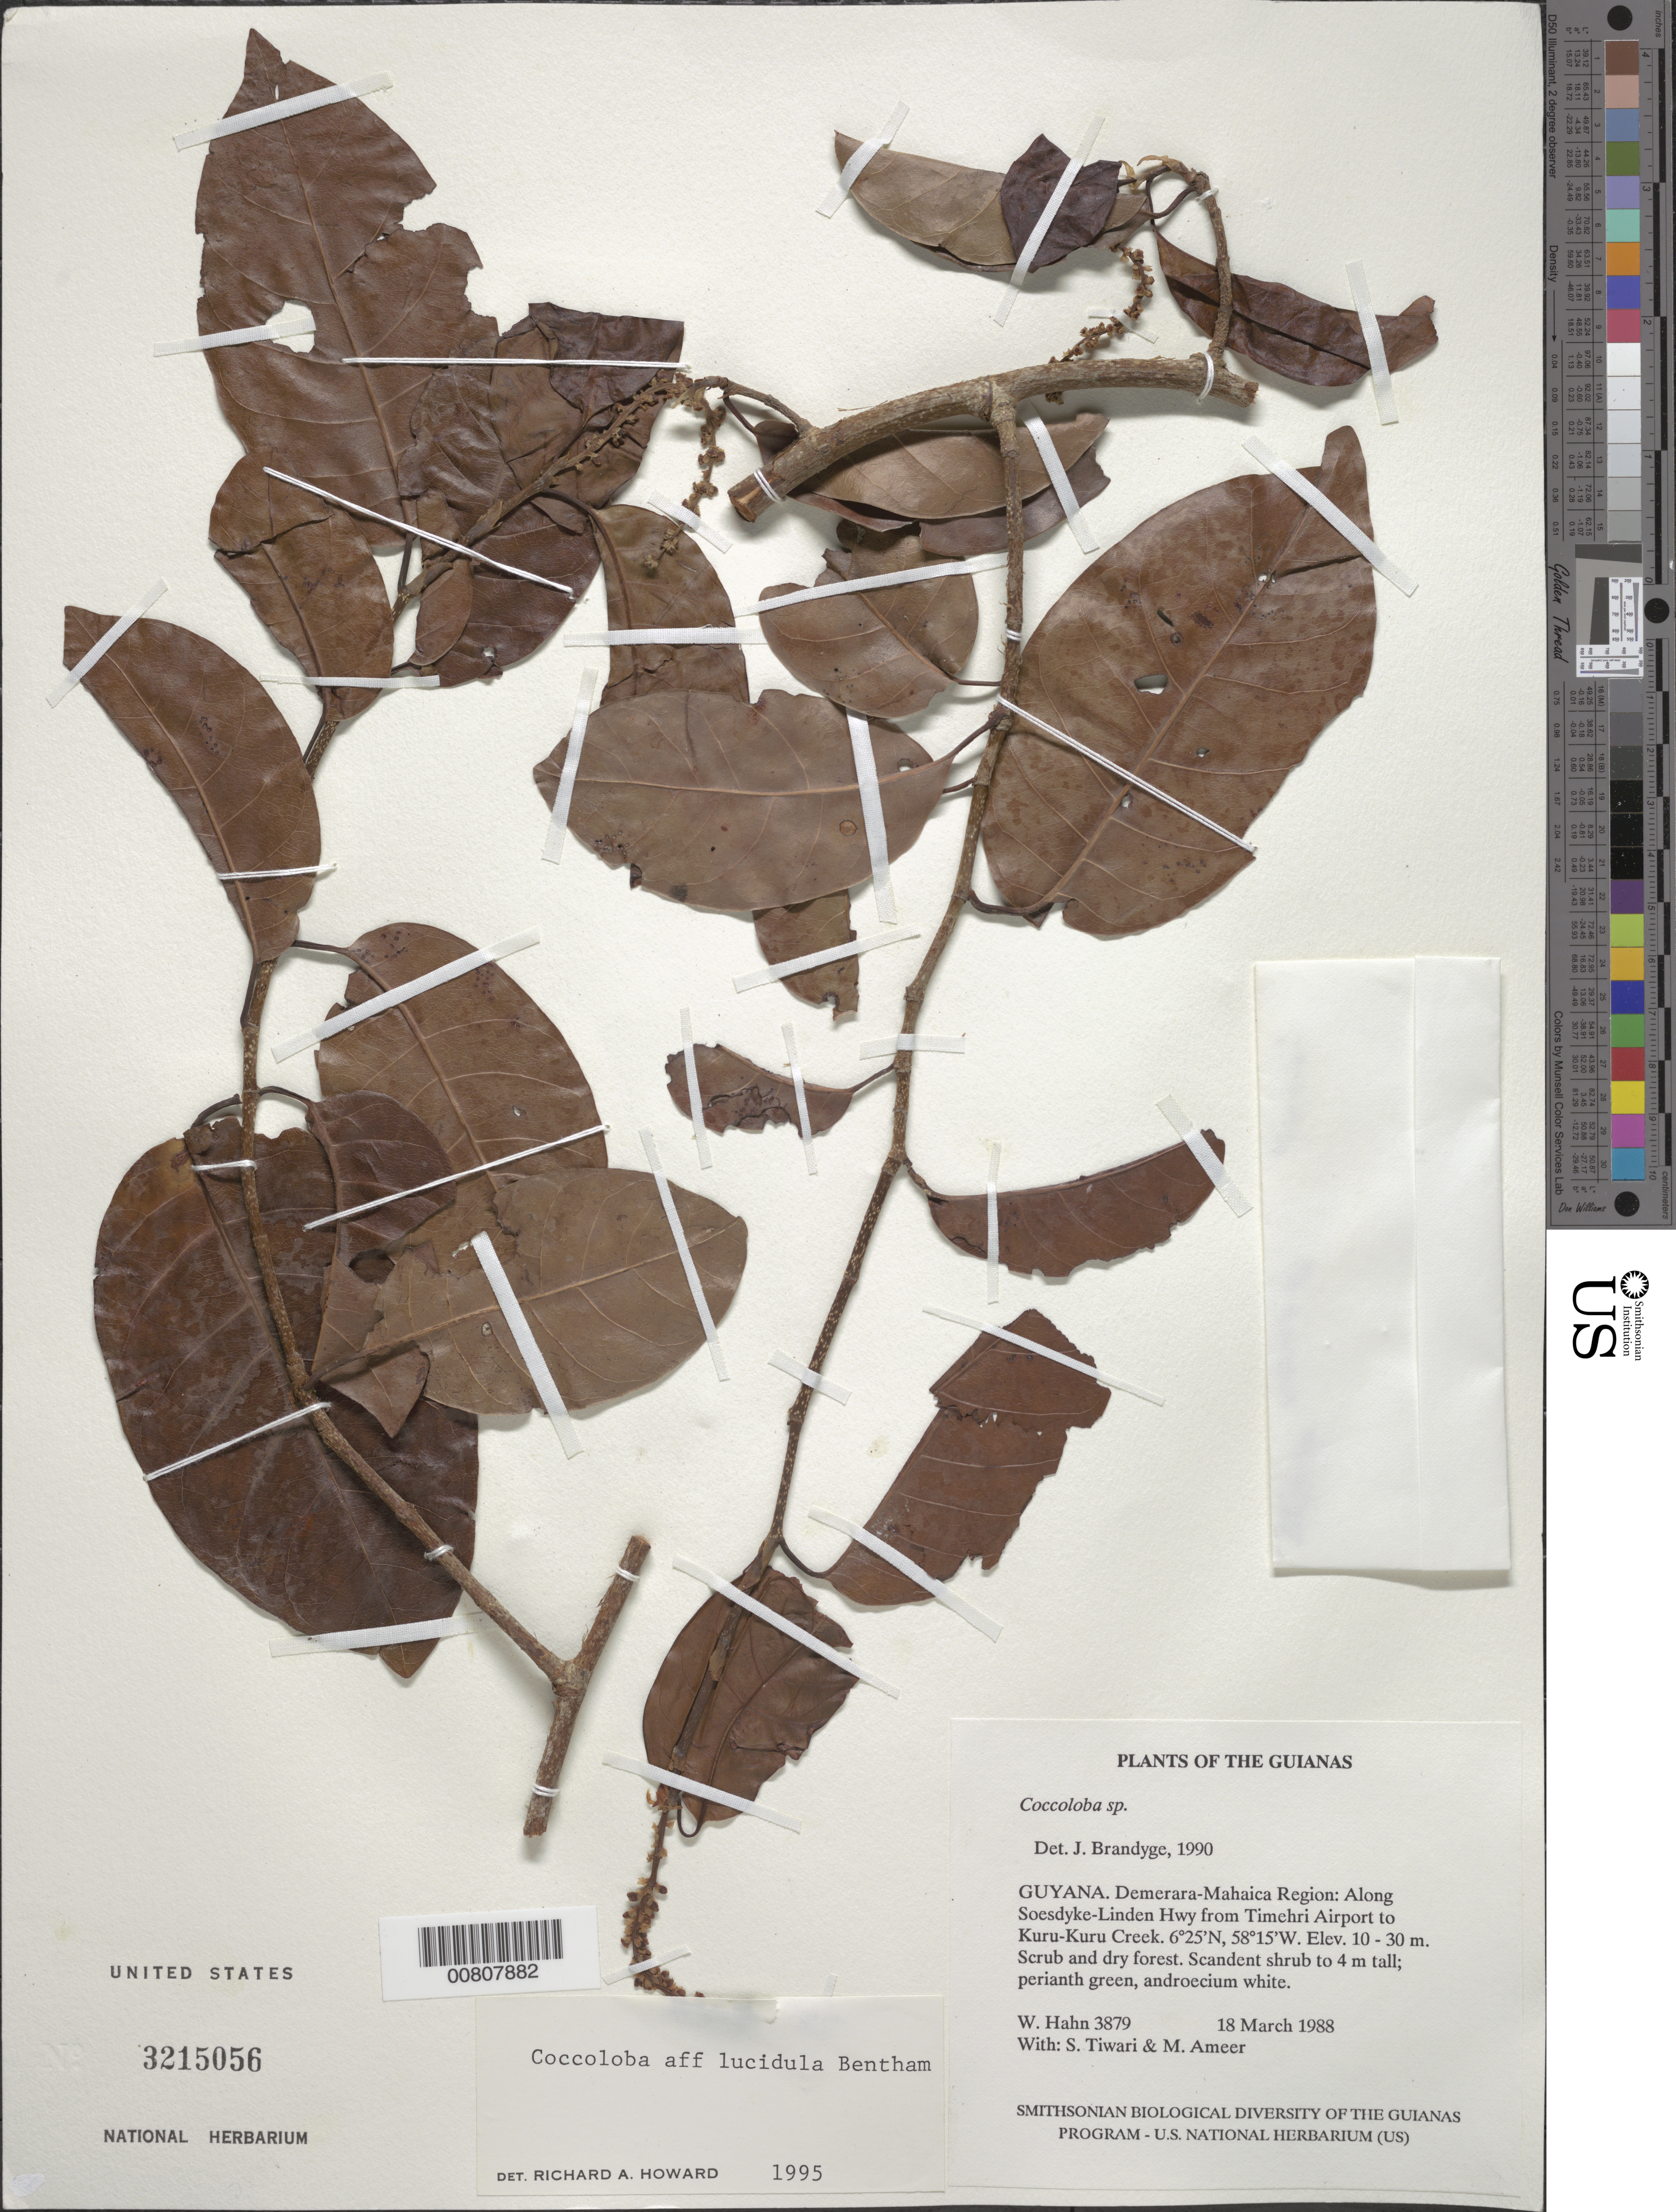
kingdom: Plantae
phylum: Tracheophyta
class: Magnoliopsida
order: Caryophyllales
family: Polygonaceae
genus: Coccoloba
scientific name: Coccoloba lucidula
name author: Benth.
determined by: Howard, R. A.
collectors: W. Hahn, S. Tiwari & M. Ameer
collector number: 3879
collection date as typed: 18 March 1988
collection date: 1988-03-18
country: Guyana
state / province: Demerara-Mahaica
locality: Along Soesdyke-Linden Hwy from Timehri Airport to Kuru-Kuru Creek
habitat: Scrub and dry forest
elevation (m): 10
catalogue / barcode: US 3215056